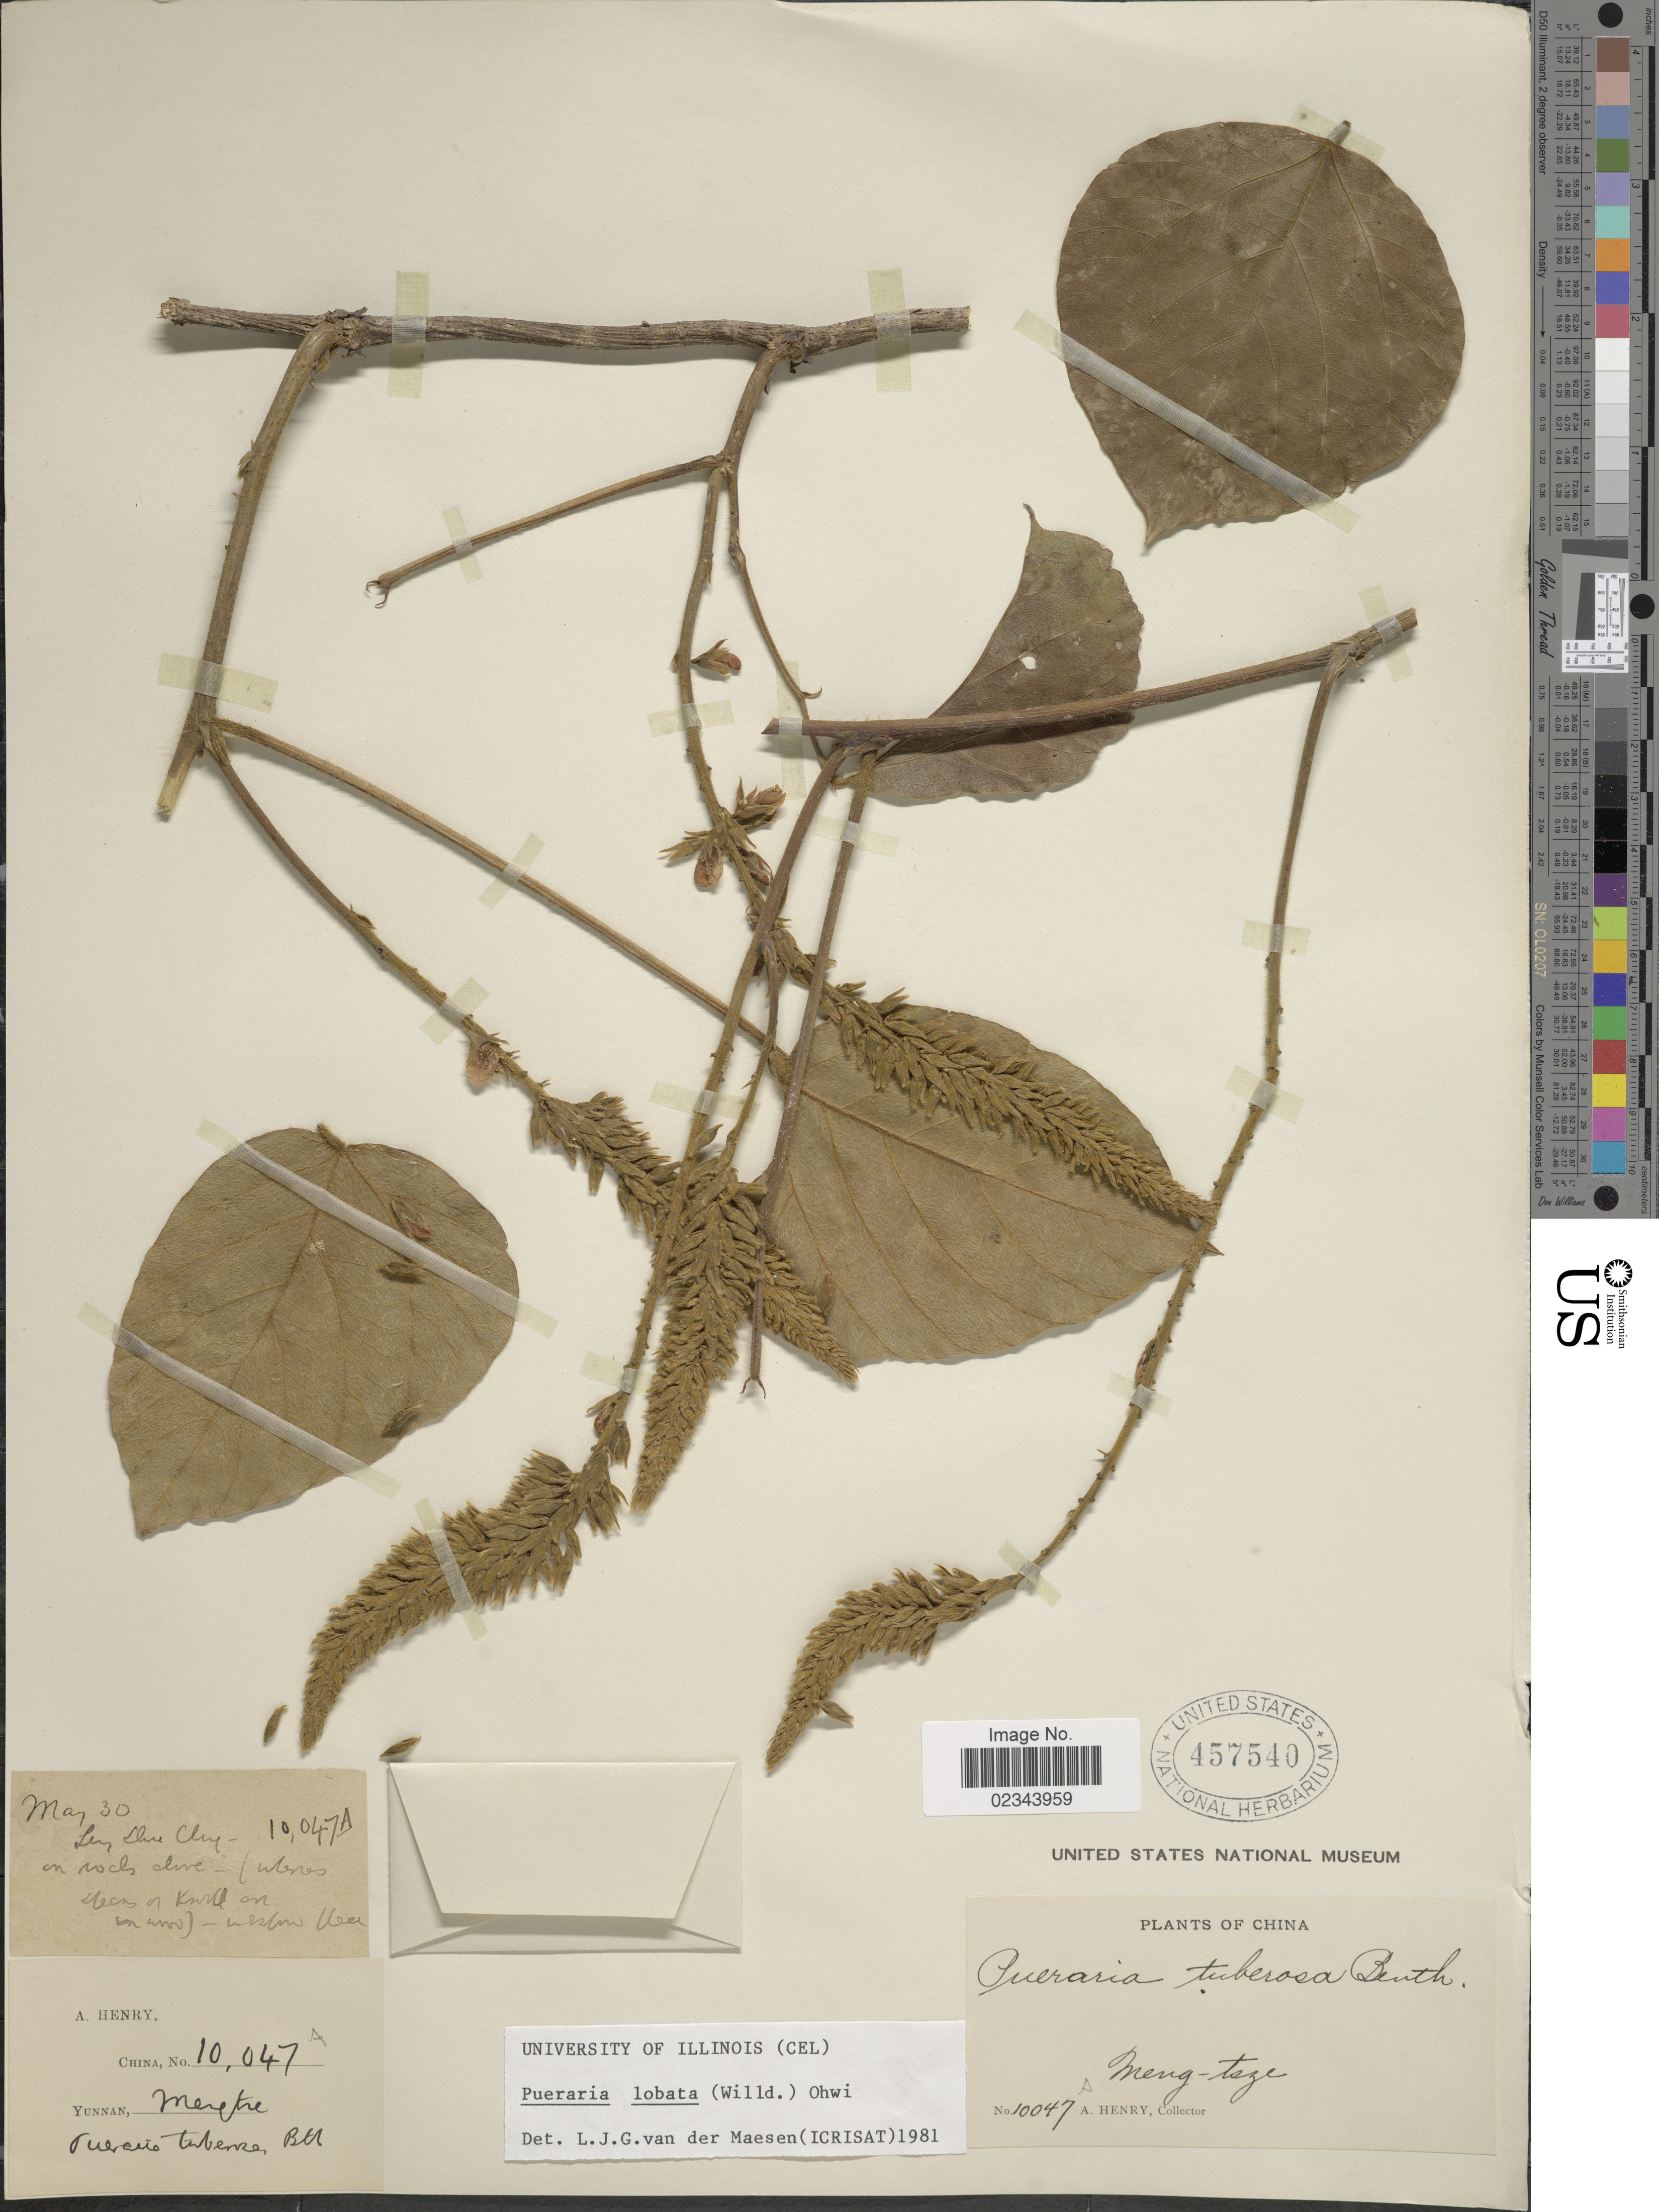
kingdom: Plantae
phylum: Tracheophyta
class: Magnoliopsida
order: Fabales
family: Fabaceae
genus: Pueraria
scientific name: Pueraria lobata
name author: (Willd.) Ohwi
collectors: A. Henry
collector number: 10047 A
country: China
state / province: Yunnan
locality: Meng-tsze, [illegible text] On rocks [illegible text]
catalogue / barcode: US 457540